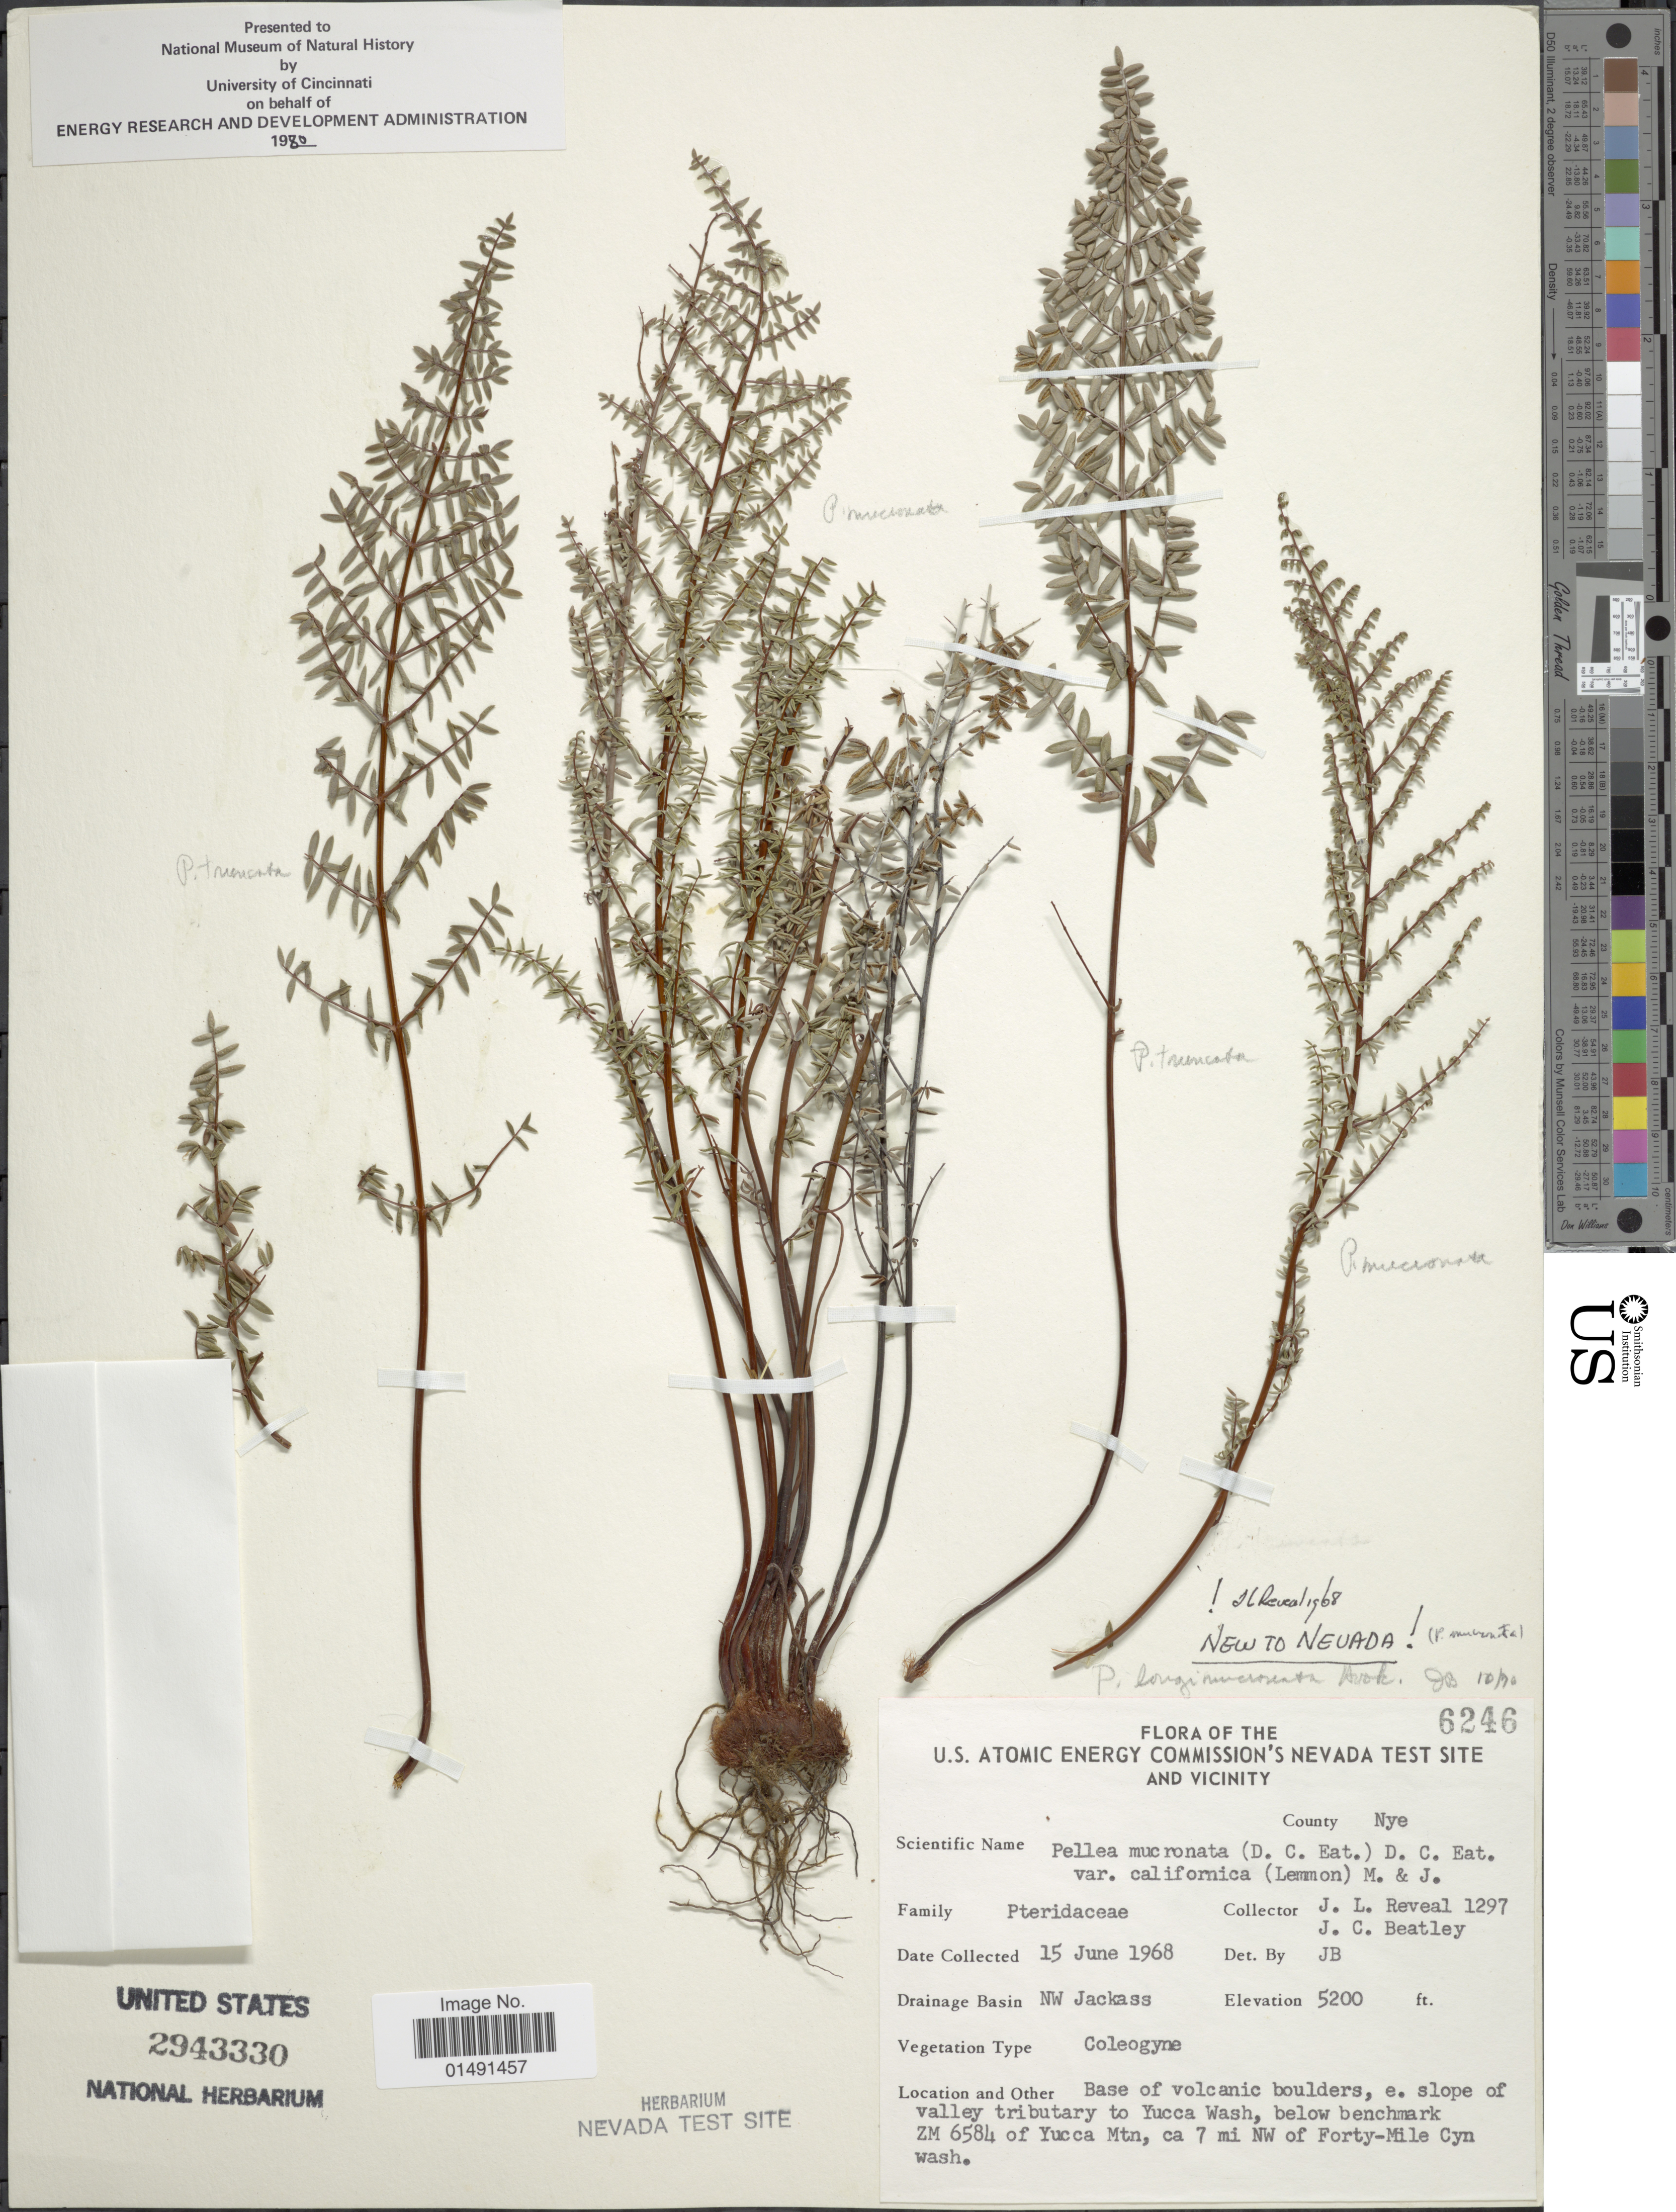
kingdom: Plantae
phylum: Tracheophyta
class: Polypodiopsida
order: Polypodiales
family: Pteridaceae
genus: Pellaea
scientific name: Pellaea mucronata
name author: (D.C. Eaton) D.C. Eaton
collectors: J. L. Reveal & J. C. Beatley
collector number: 1297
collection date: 1968-06-15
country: United States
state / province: Nevada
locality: U.S. Atomic Energy Commission's Nevada Teste Site and Vicinity, Ny, Base of volvanic boulders, e. slope of valley tribuatry to Yucca Wash, below benchmark ZM 6584 of Yucca Mtn, ca 7 mi NW of Forty-Mile Cyn wash, DRainage Basin NW Jackass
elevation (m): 1585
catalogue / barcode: US 2943330